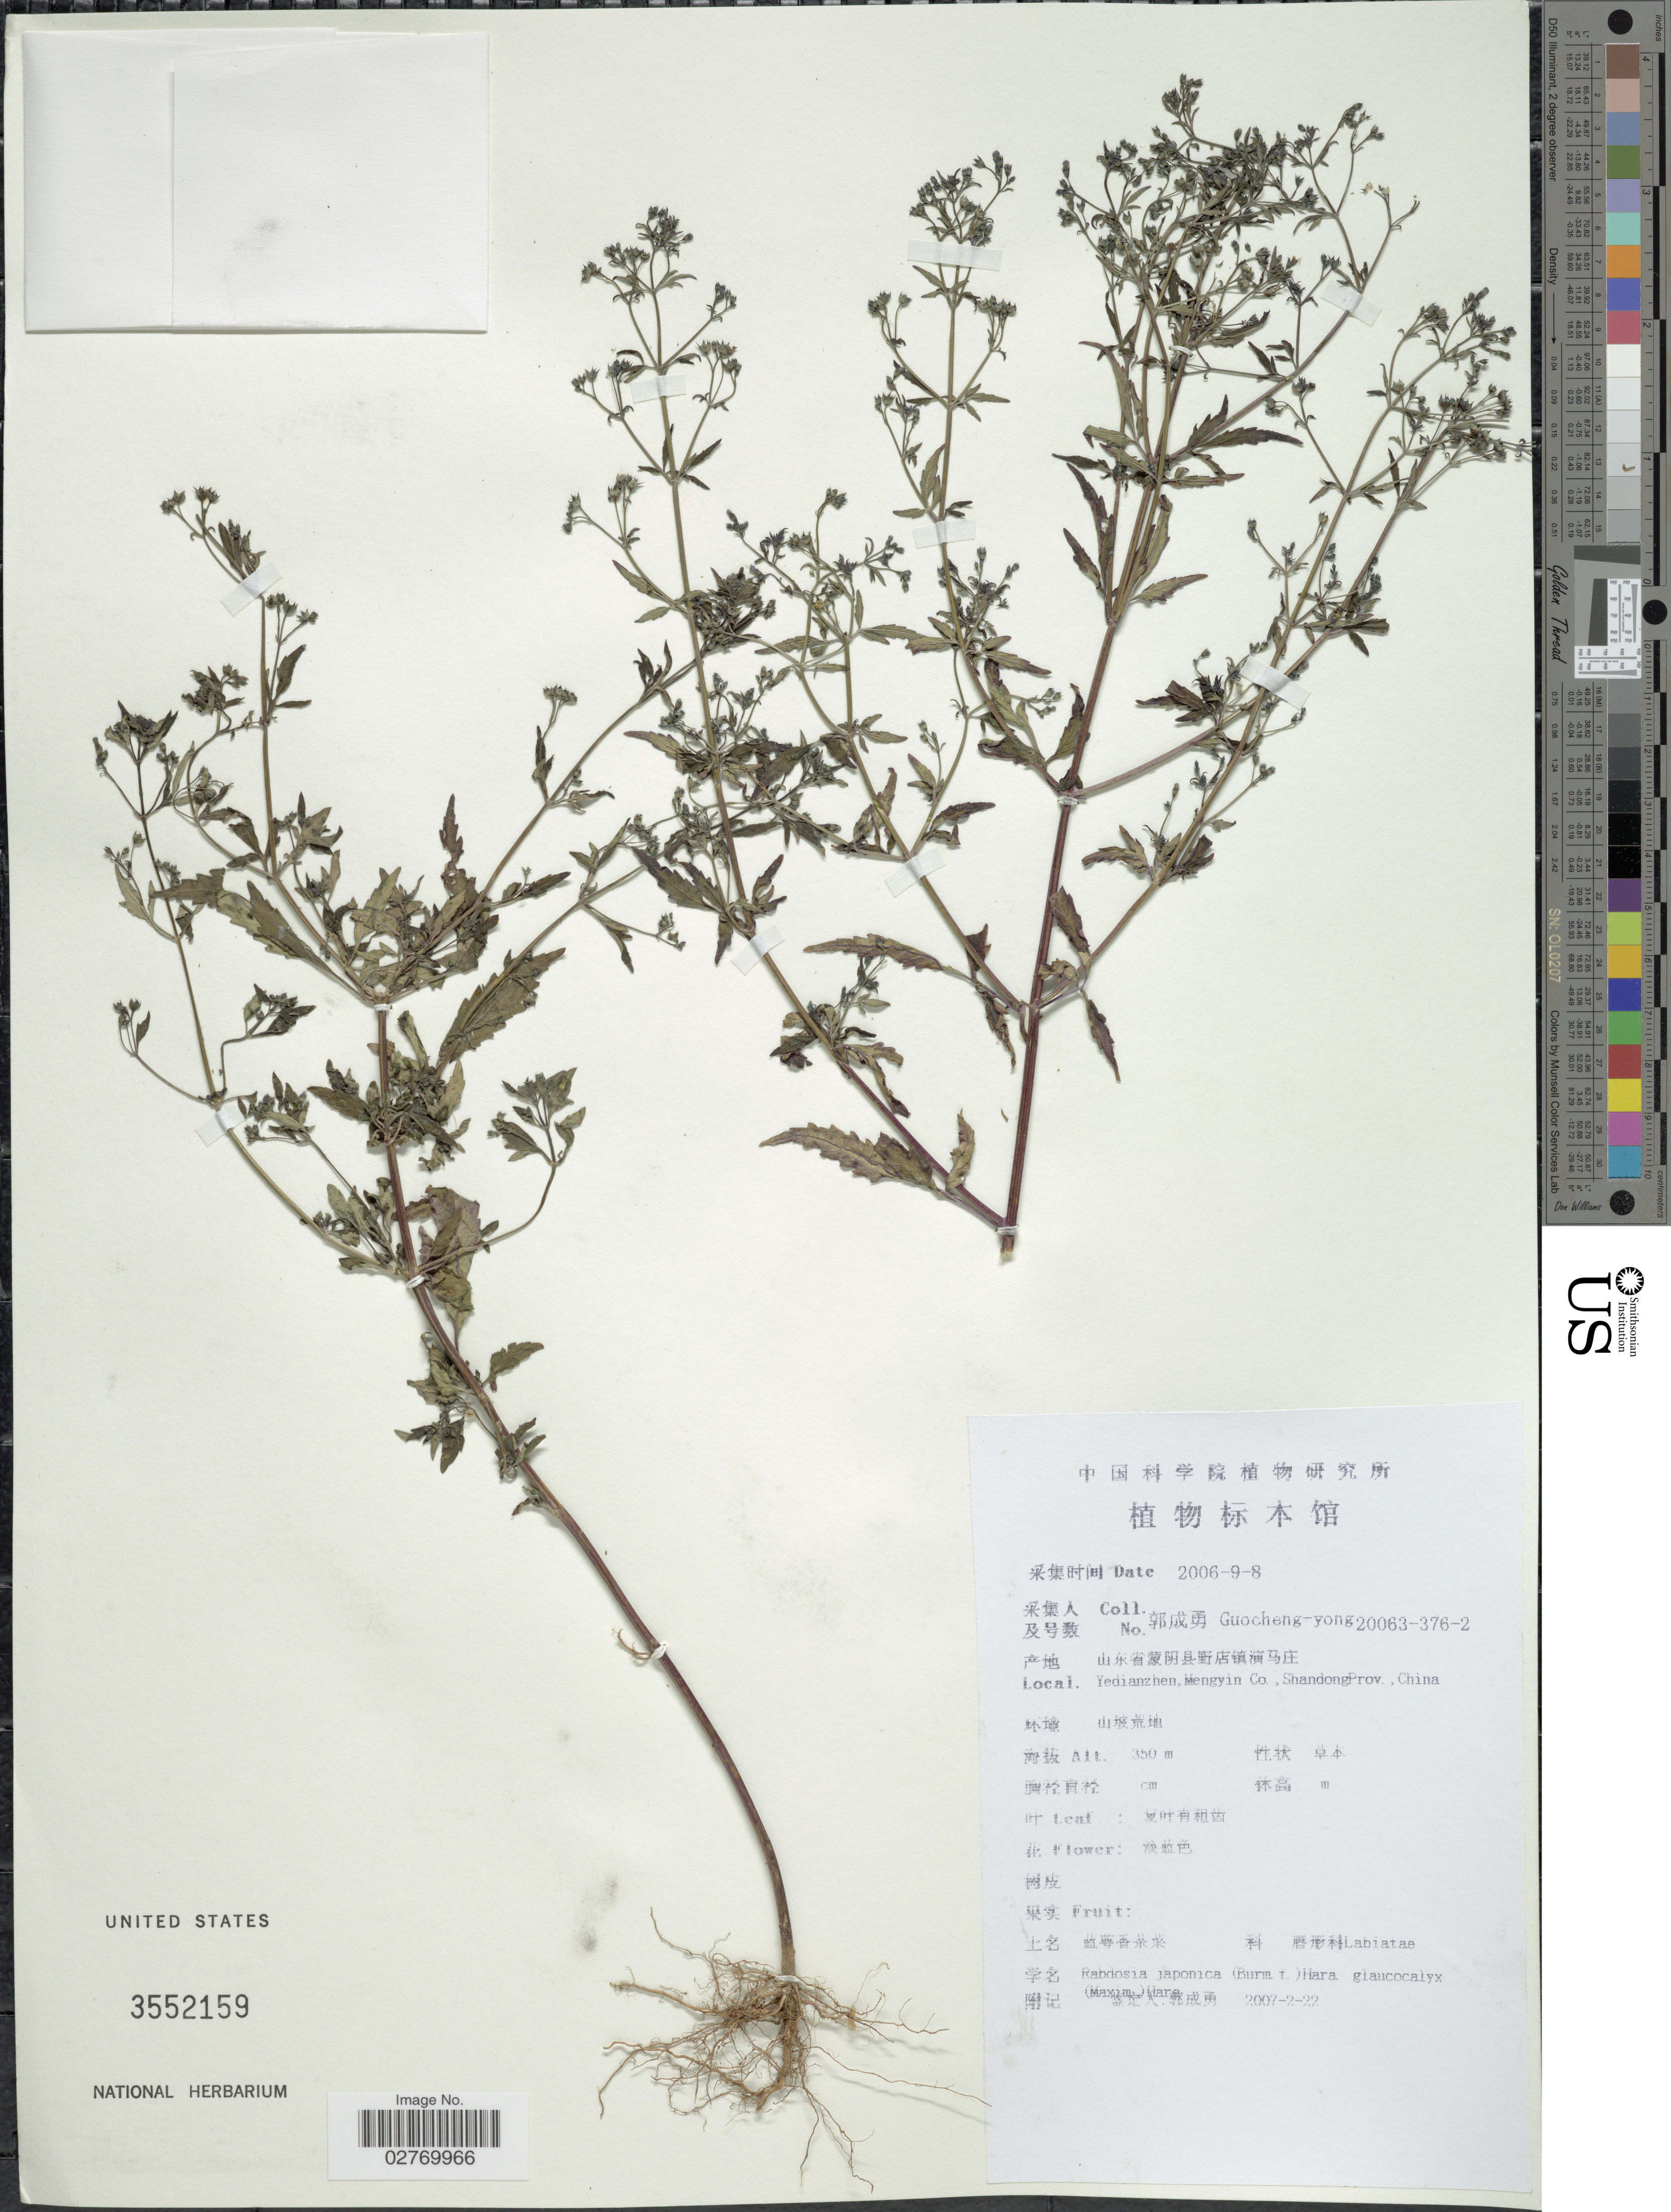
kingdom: Plantae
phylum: Tracheophyta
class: Magnoliopsida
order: Lamiales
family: Lamiaceae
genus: Scutellaria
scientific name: Scutellaria japonica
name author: Burm. f.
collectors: Guo cheng-yong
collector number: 20063-376-2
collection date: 2006-09-08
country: China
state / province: Shandong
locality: Yedianzhen, Mengyin Co.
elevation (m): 350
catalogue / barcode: US 3552159